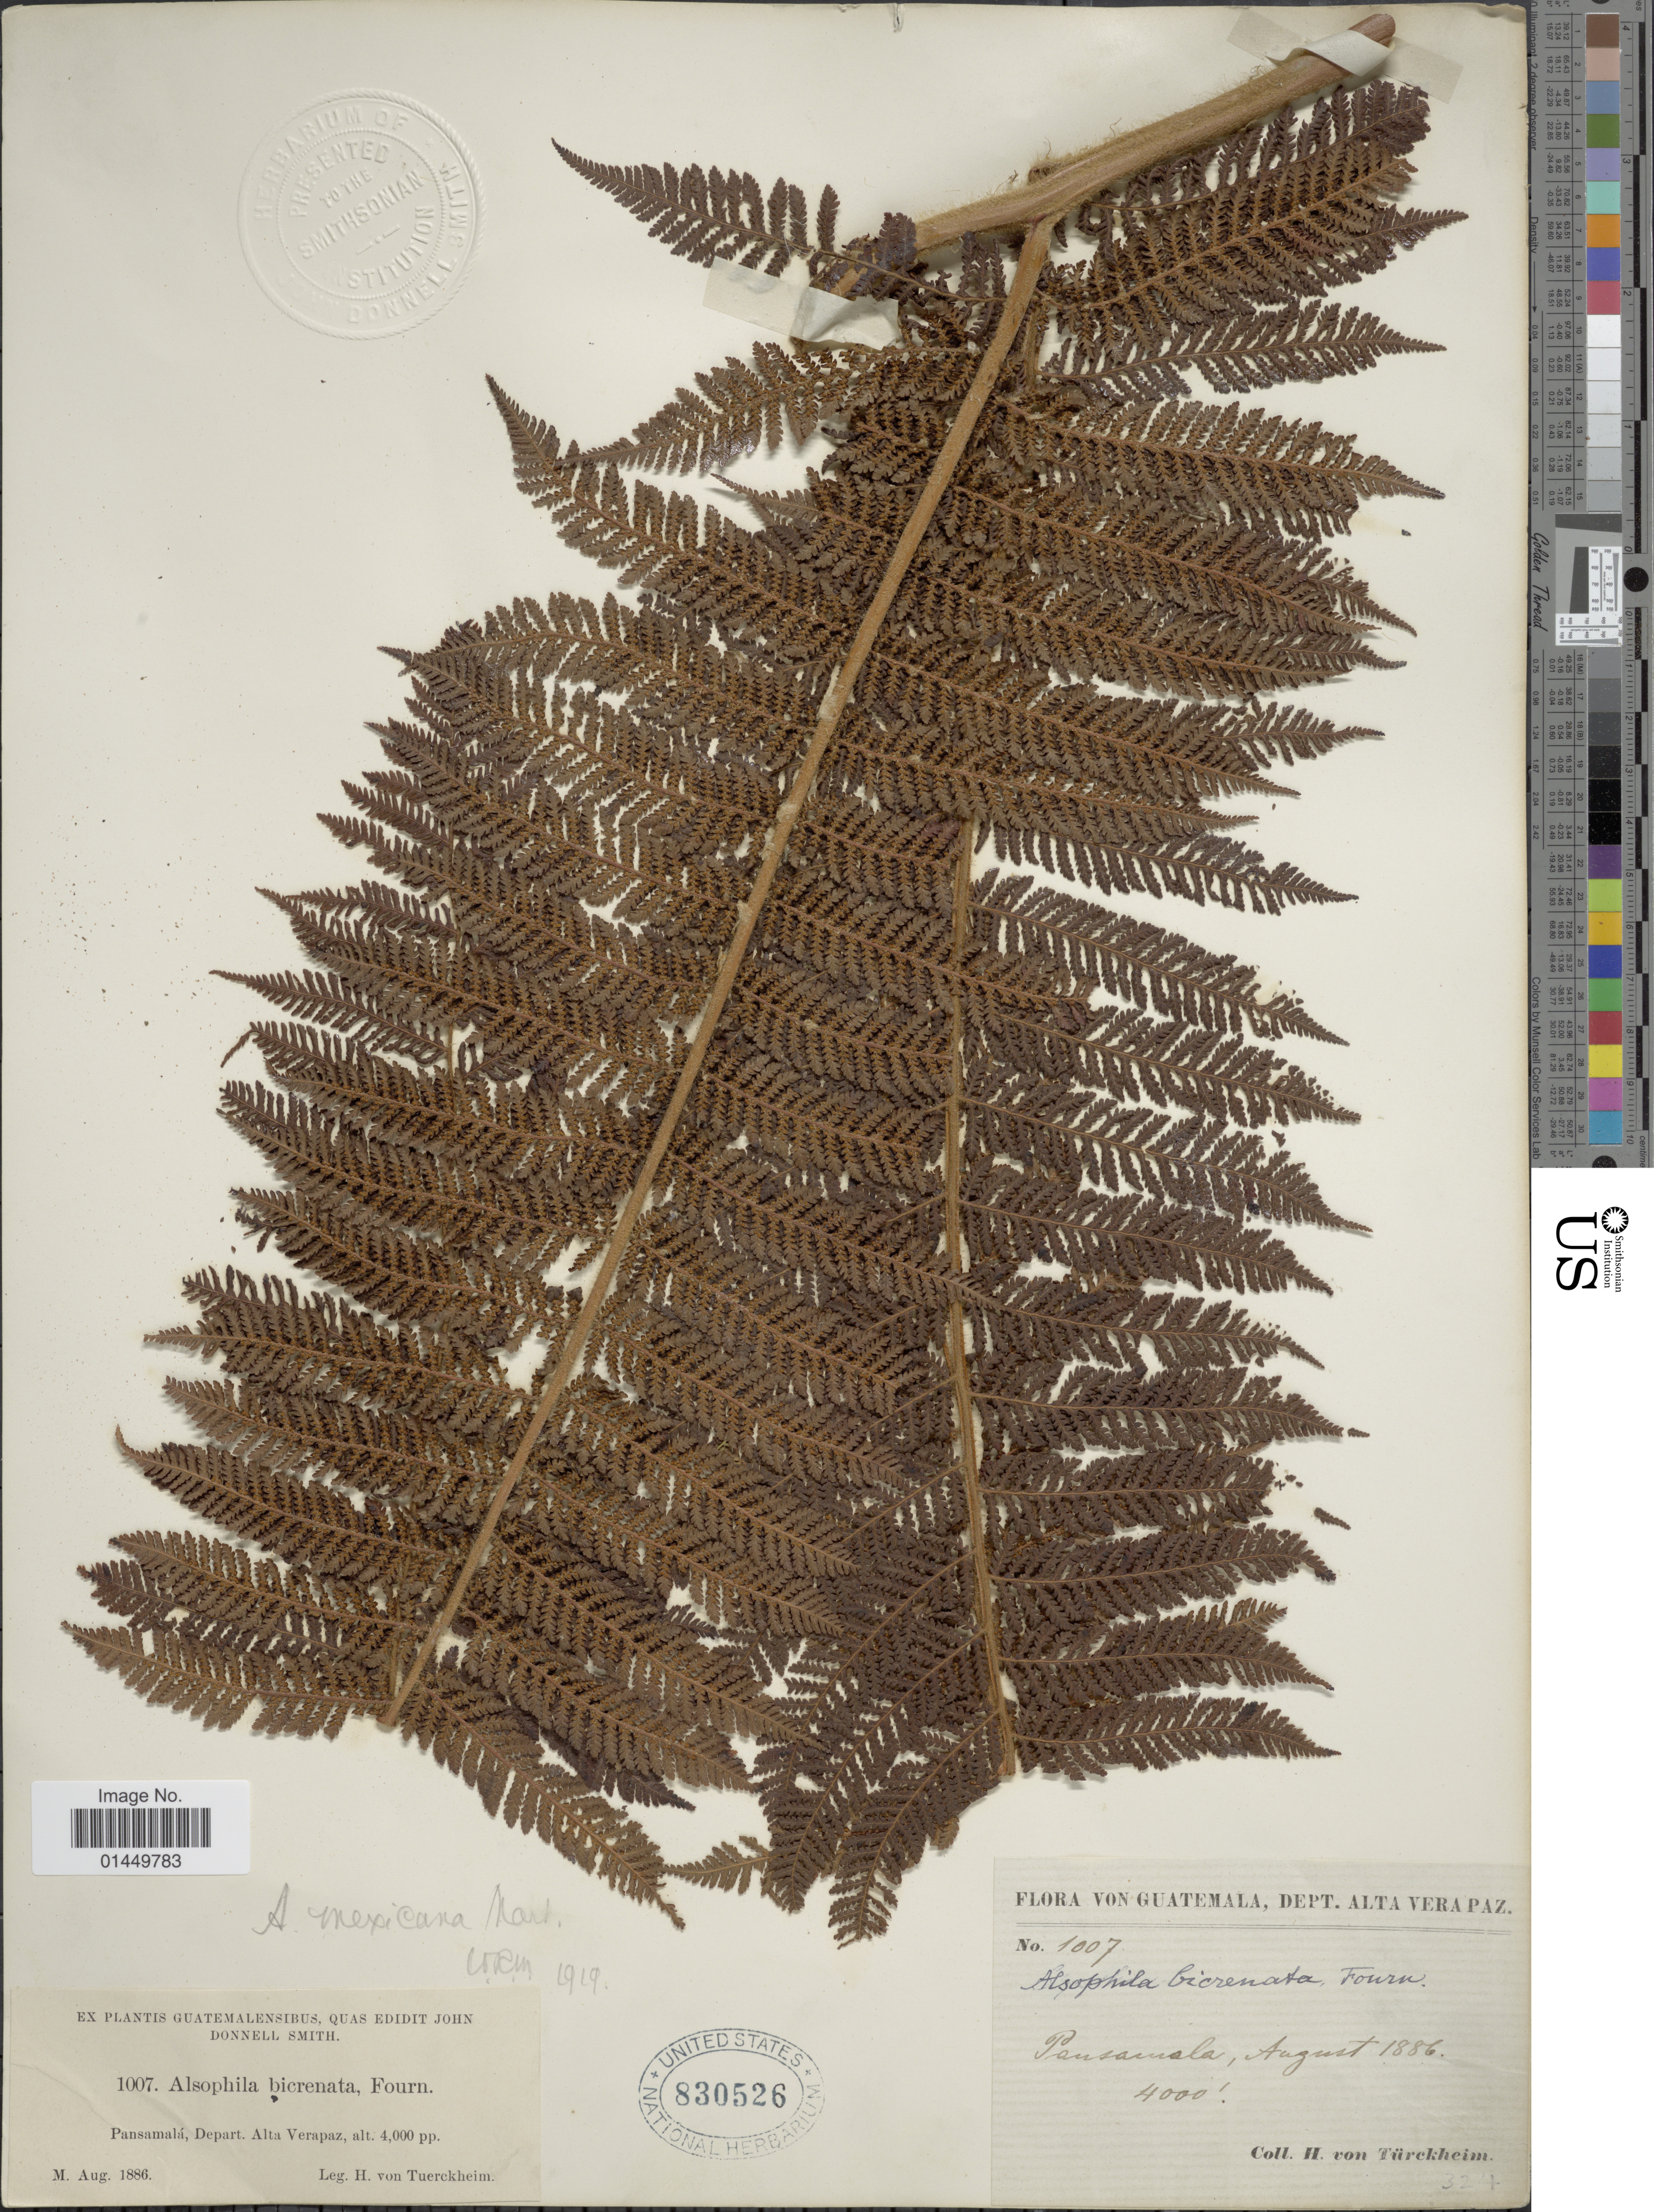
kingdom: Plantae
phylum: Tracheophyta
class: Polypodiopsida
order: Cyatheales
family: Cyatheaceae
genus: Cyathea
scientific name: Cyathea valdecrenata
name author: Domin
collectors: H. von Türckheim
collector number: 1007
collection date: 1886-08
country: Guatemala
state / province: Alta Verapaz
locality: Pansamala, Depart., Alta Verapaz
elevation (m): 1219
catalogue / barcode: US 830526